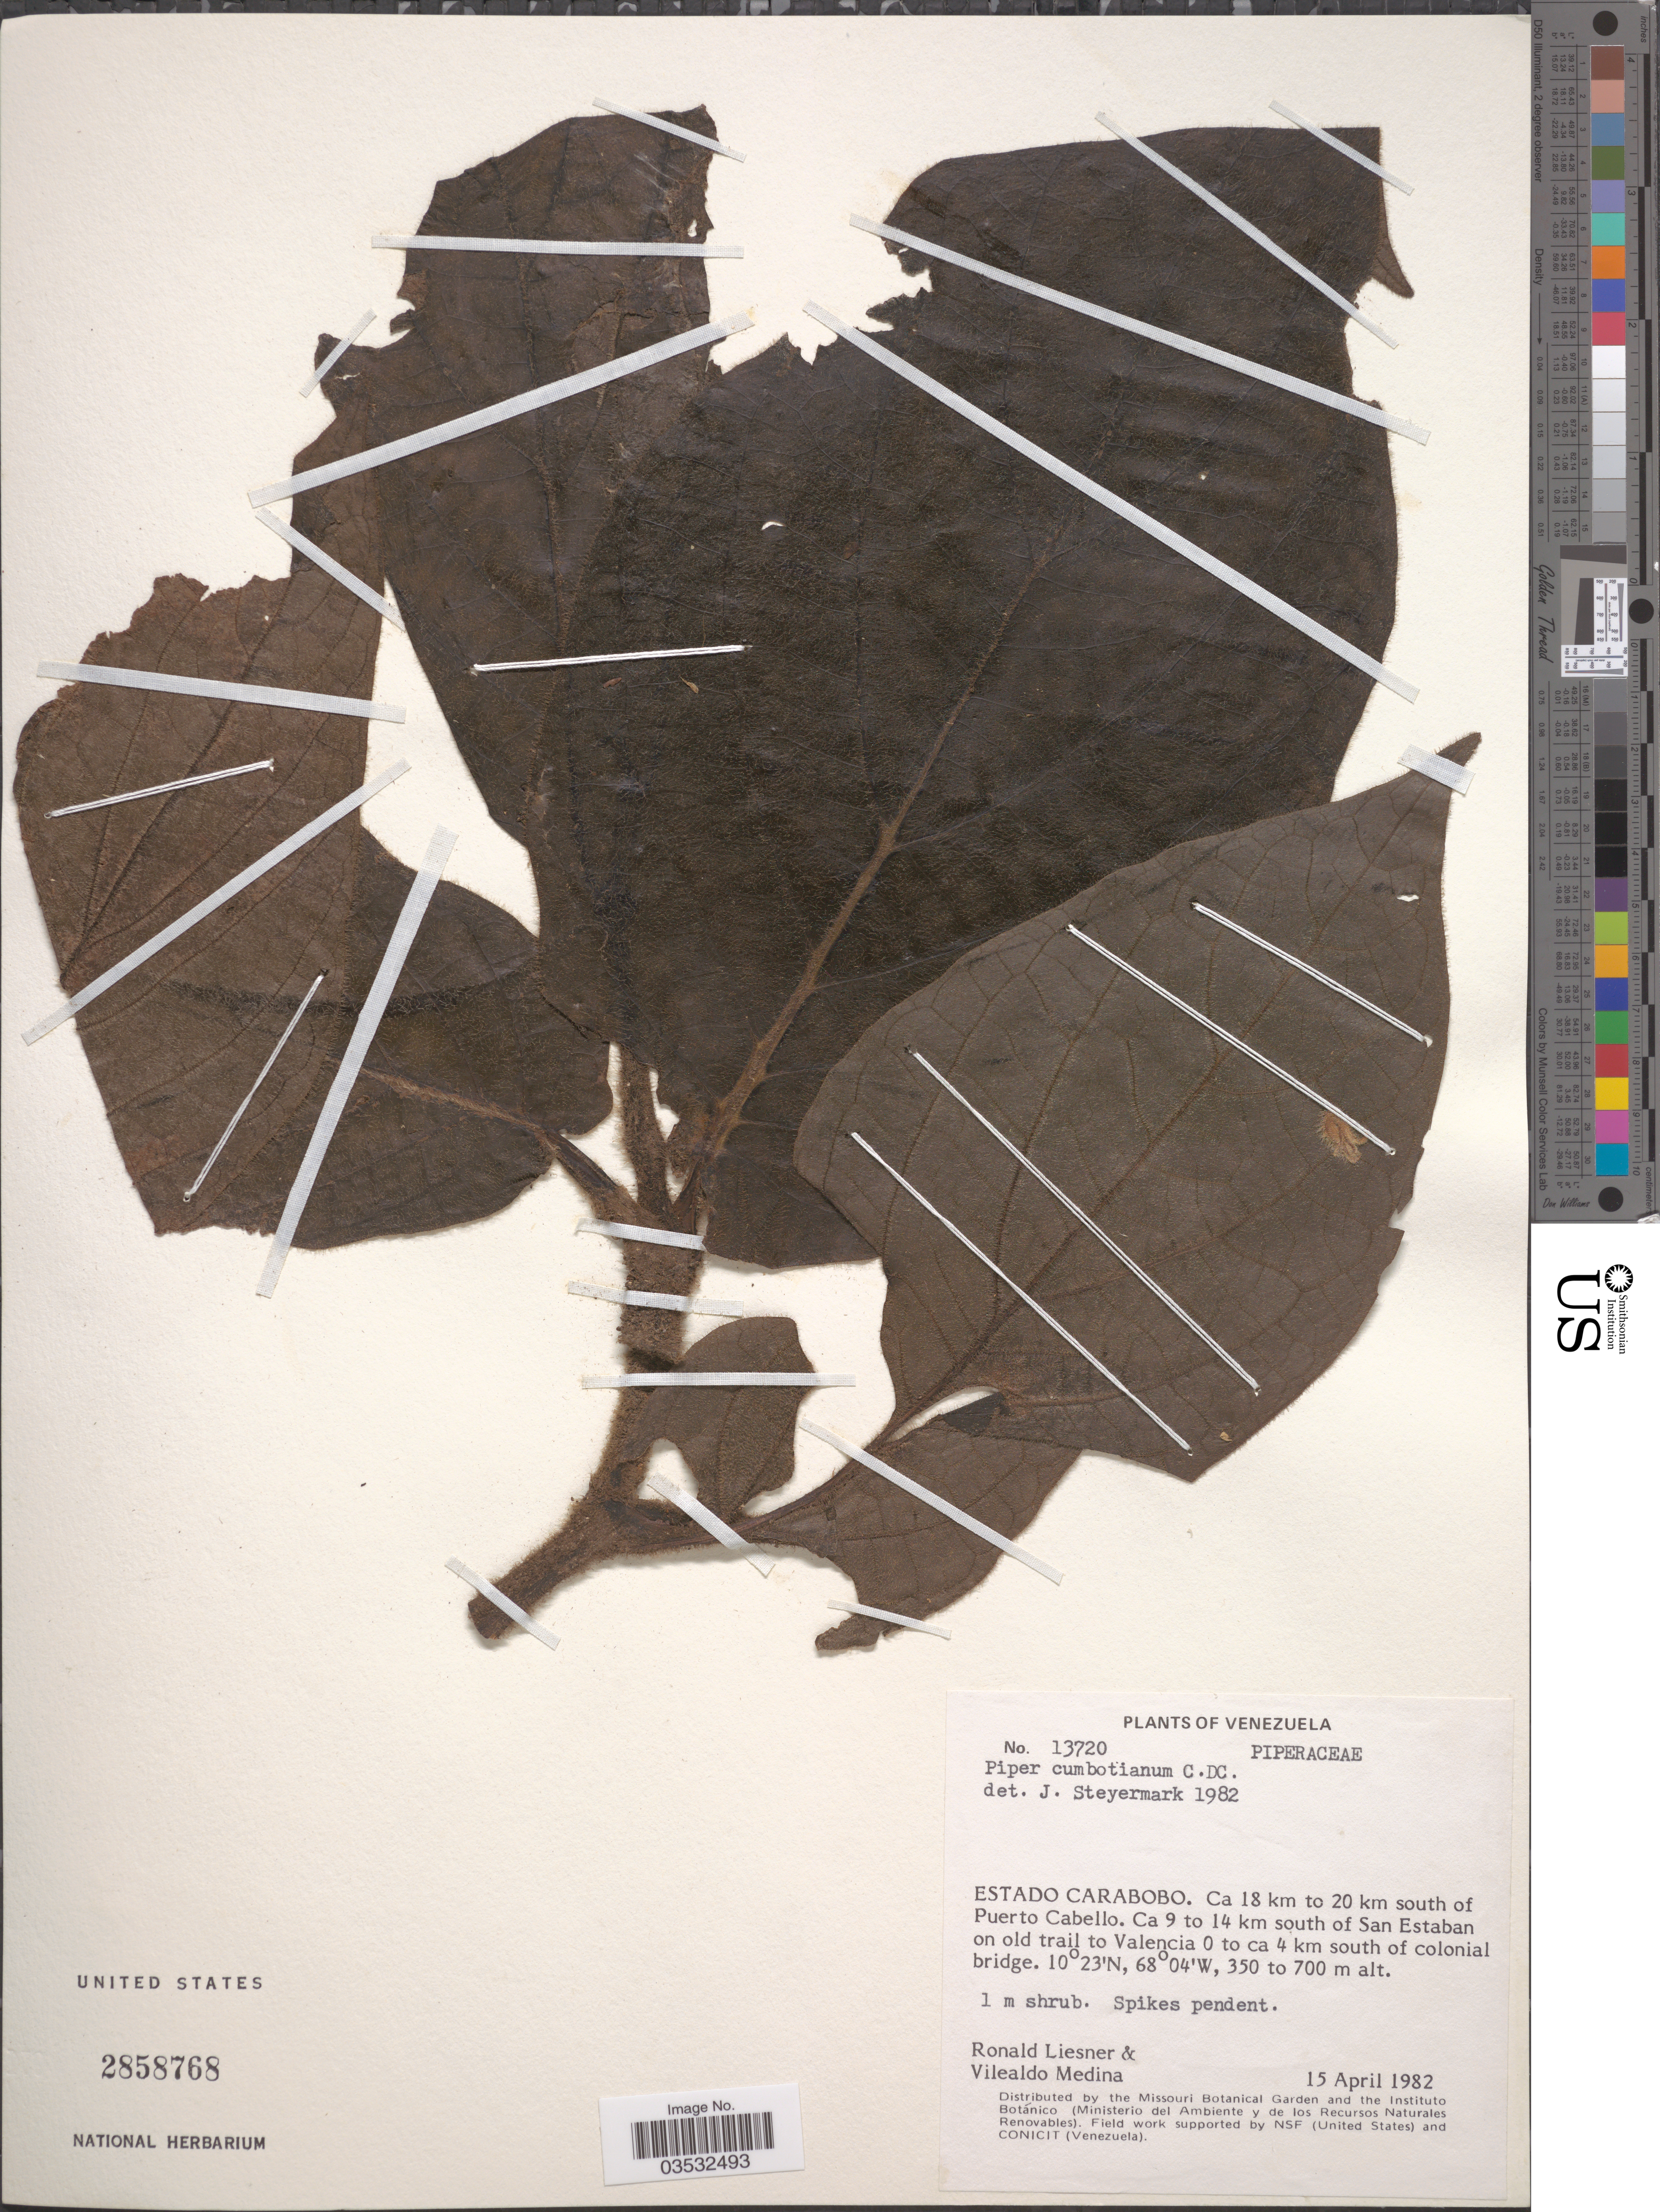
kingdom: Plantae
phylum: Tracheophyta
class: Magnoliopsida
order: Piperales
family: Piperaceae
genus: Piper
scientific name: Piper cumbotianum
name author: C. DC.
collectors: R. L. Liesner & V. Medina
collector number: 13720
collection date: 1982-04-15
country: Venezuela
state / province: Carabobo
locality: Ca. 18 km to 20 km south of Puerto Cabello. Ca 9 to 14 km south of San Estaban on old trail to Valencia 0 to ca 4 km south of colonial bridge.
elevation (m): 350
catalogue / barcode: US 2858768